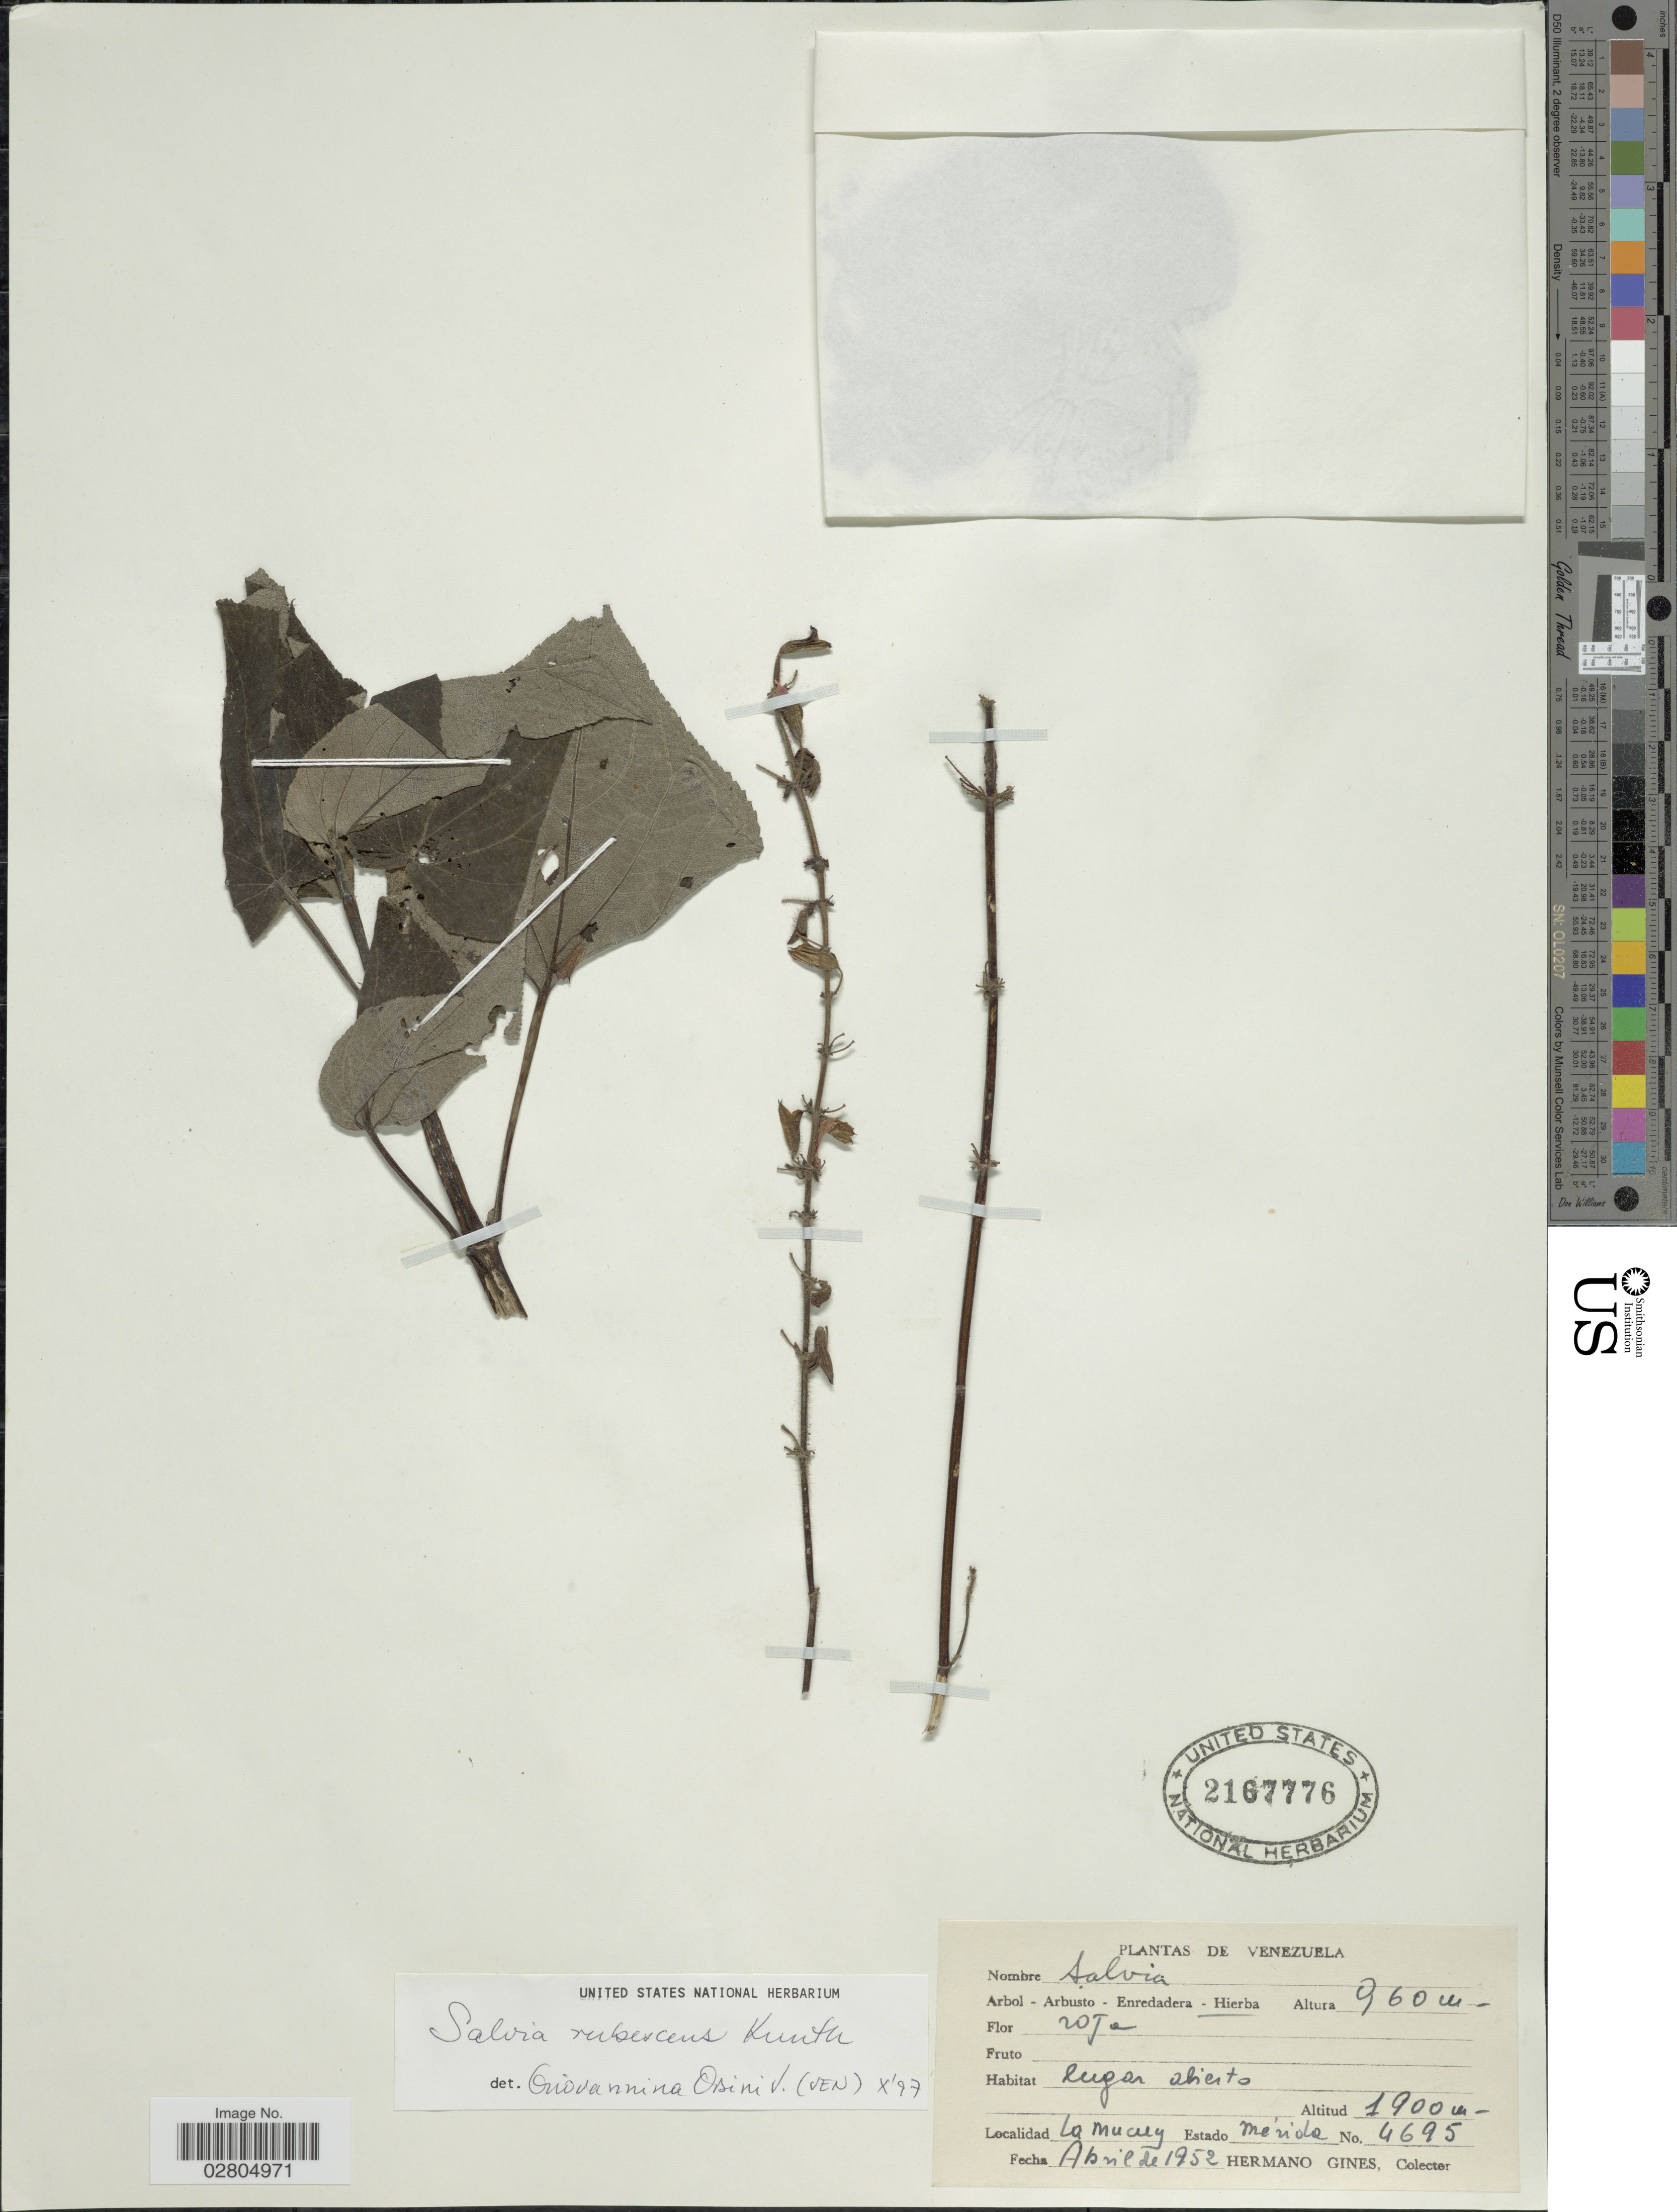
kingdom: Plantae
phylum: Tracheophyta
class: Magnoliopsida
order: Lamiales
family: Lamiaceae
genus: Salvia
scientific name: Salvia rubescens subsp. truxillensis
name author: (Briq.) J.R.I. Wood & Harley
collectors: Bro. Gines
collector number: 4695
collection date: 1952-04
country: Venezuela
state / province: Mérida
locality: La Mucuy.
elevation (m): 1900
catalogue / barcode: US 2167776